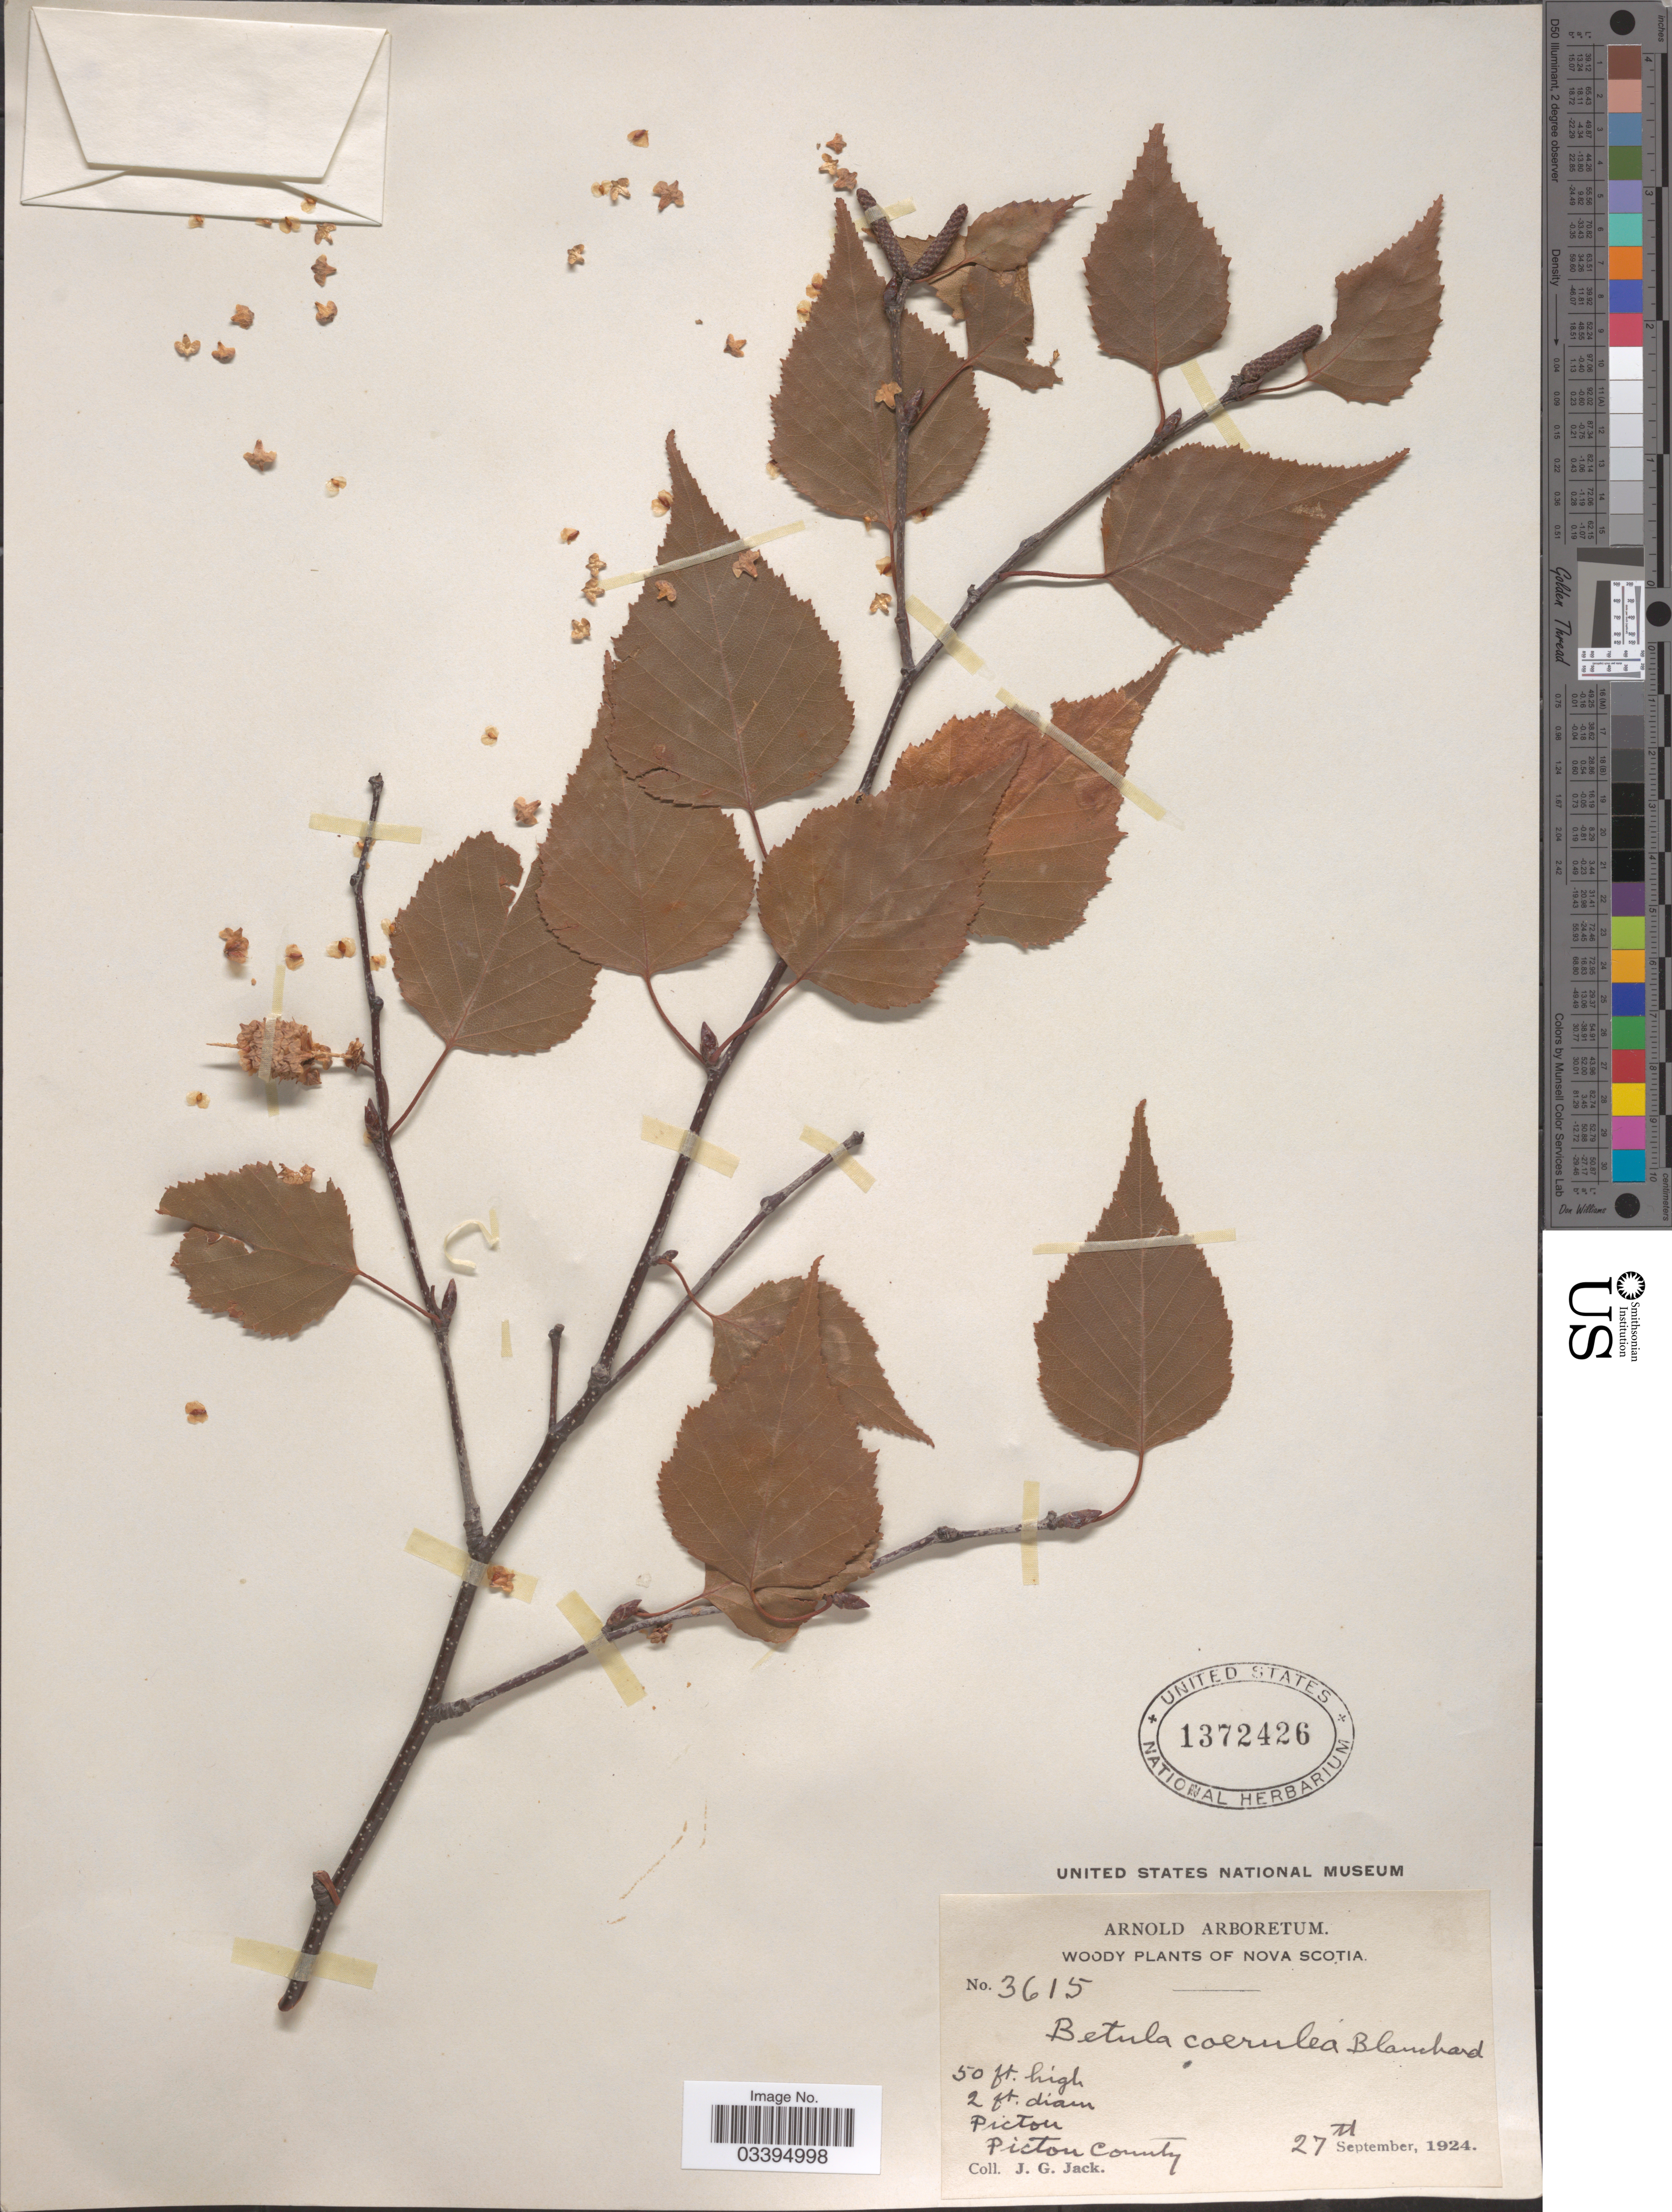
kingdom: Plantae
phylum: Tracheophyta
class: Magnoliopsida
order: Fagales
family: Betulaceae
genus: Betula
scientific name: Betula caerulea-grandis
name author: Blanch.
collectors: J. G. Jack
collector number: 3615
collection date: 1924-09-27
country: Canada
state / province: Nova Scotia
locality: Picton. Picton County.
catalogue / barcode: US 1372426